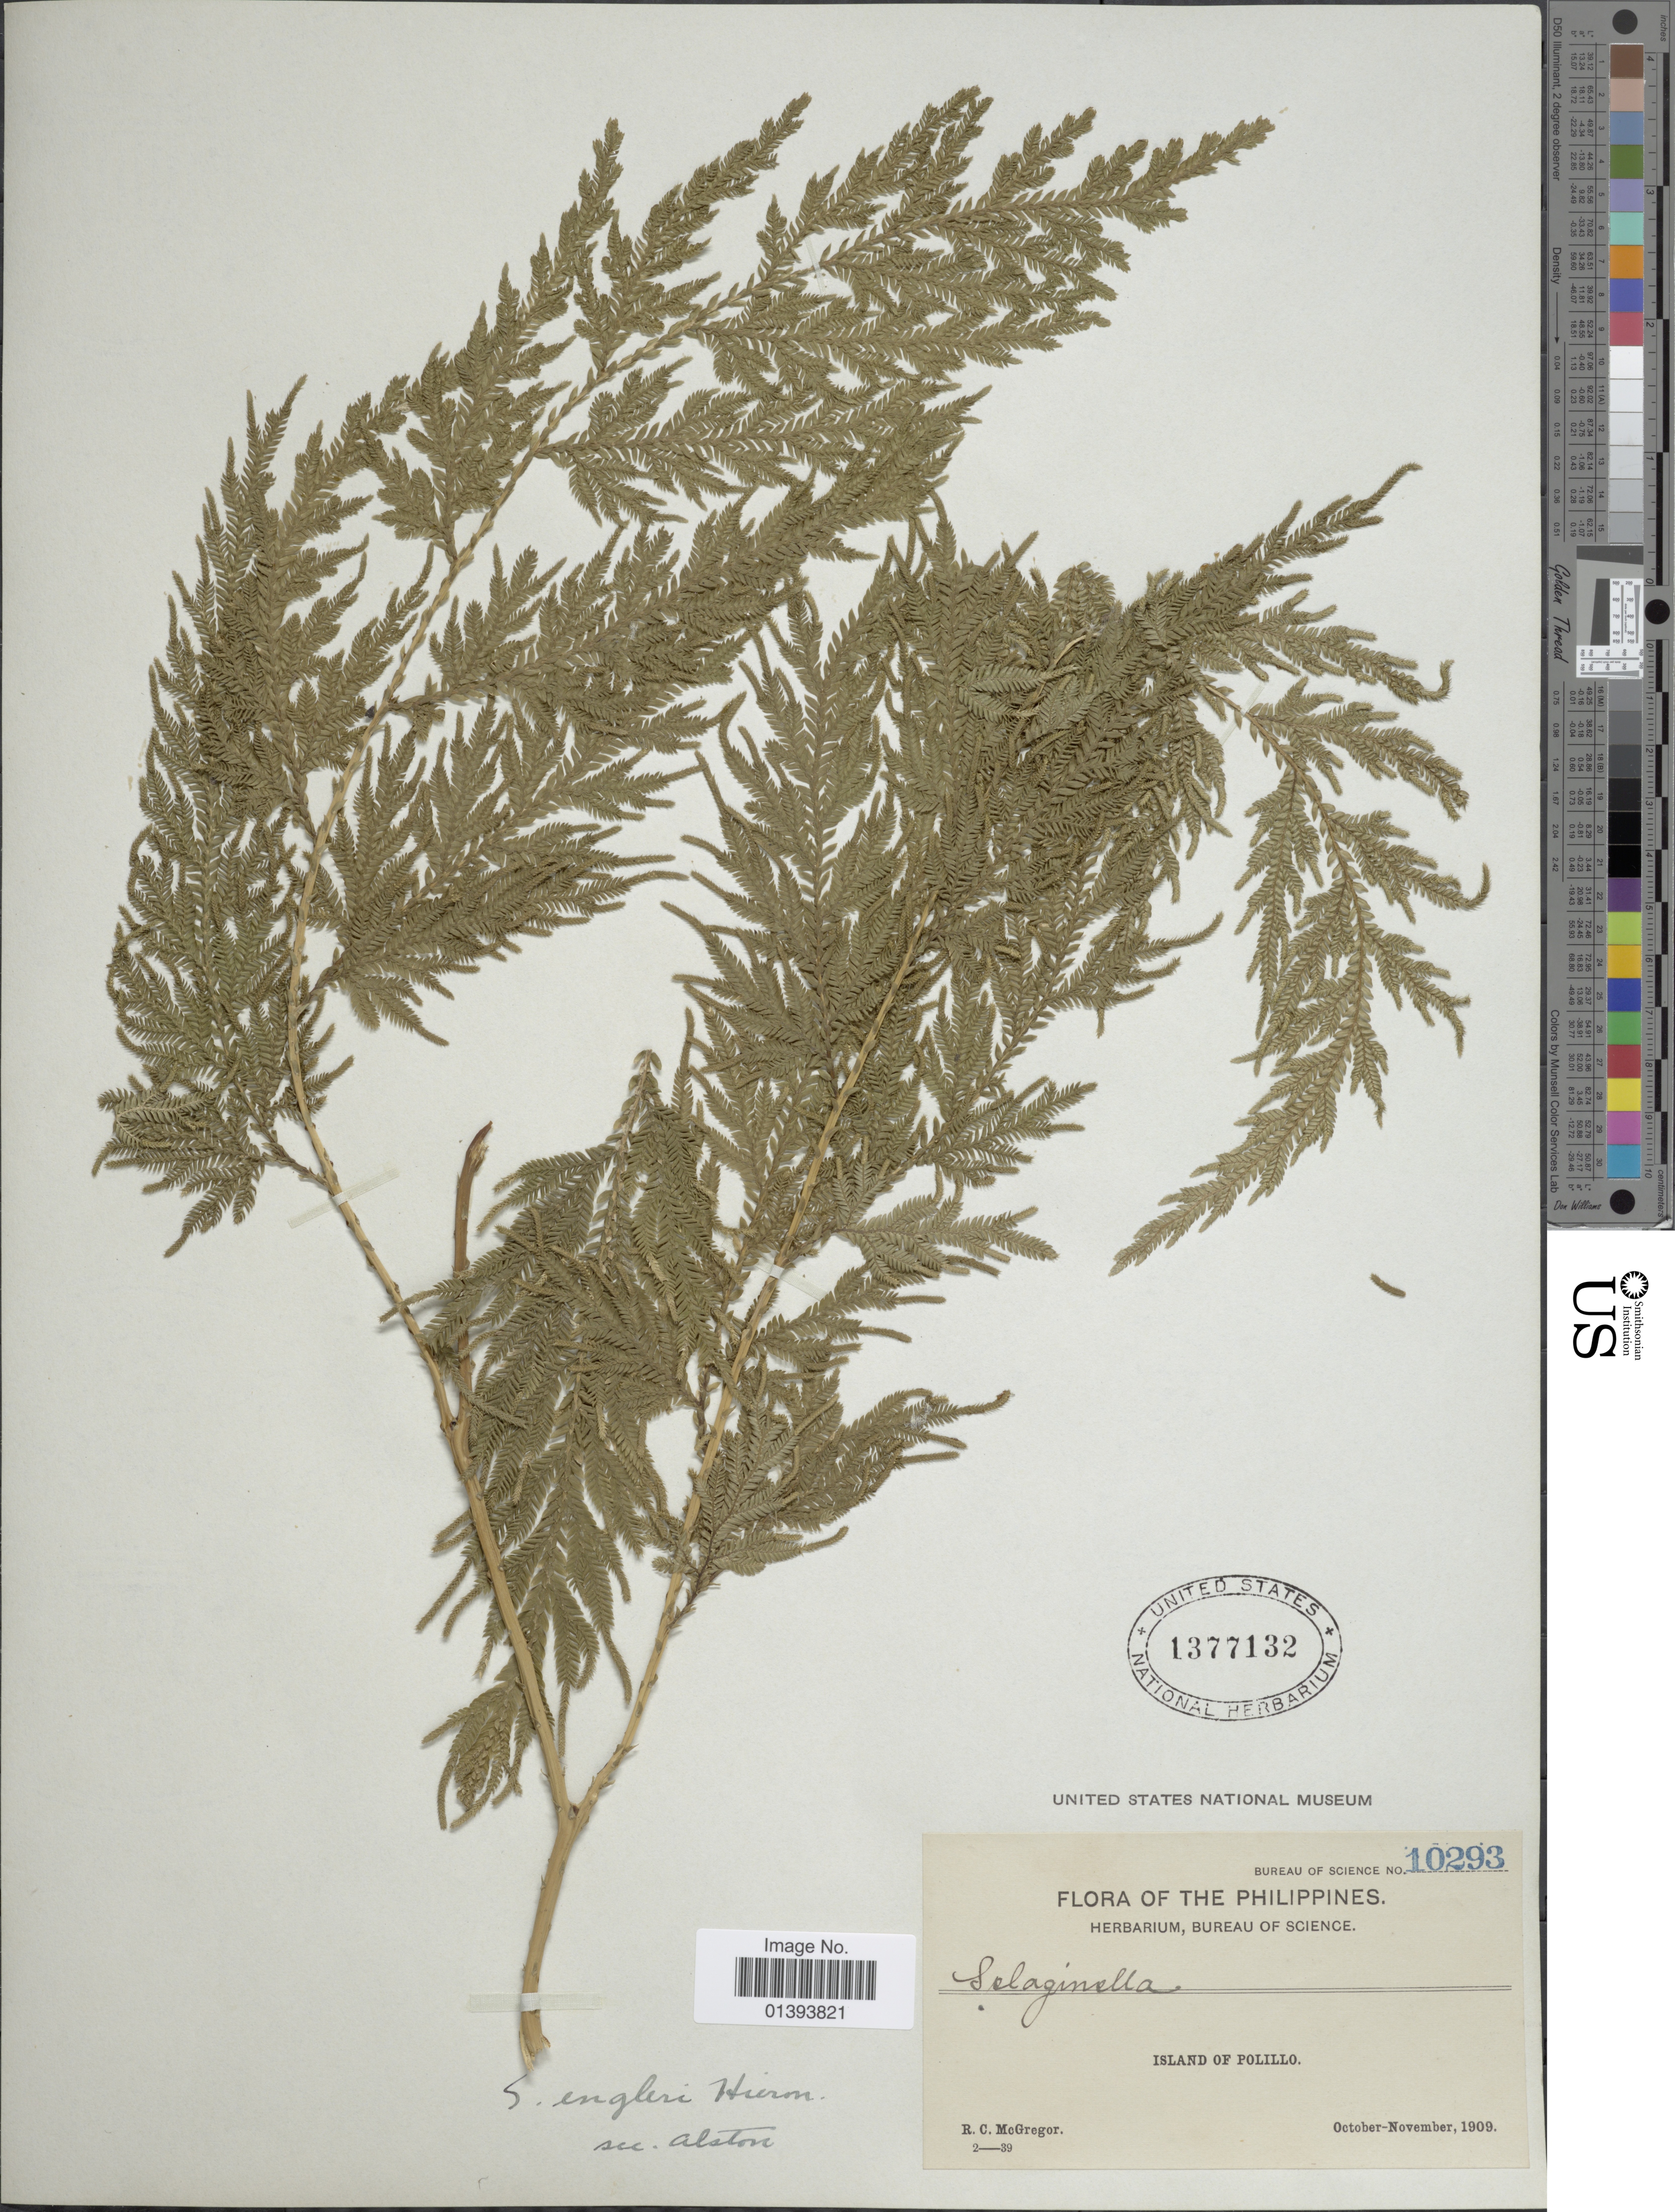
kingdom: Plantae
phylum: Tracheophyta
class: Lycopodiopsida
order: Selaginellales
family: Selaginellaceae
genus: Selaginella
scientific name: Selaginella engleri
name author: Hieron.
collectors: R. C. McGregor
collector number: Bureau of Science 10293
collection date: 1909-10/1909-11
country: Philippines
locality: Island of Polillo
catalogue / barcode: US 1377132